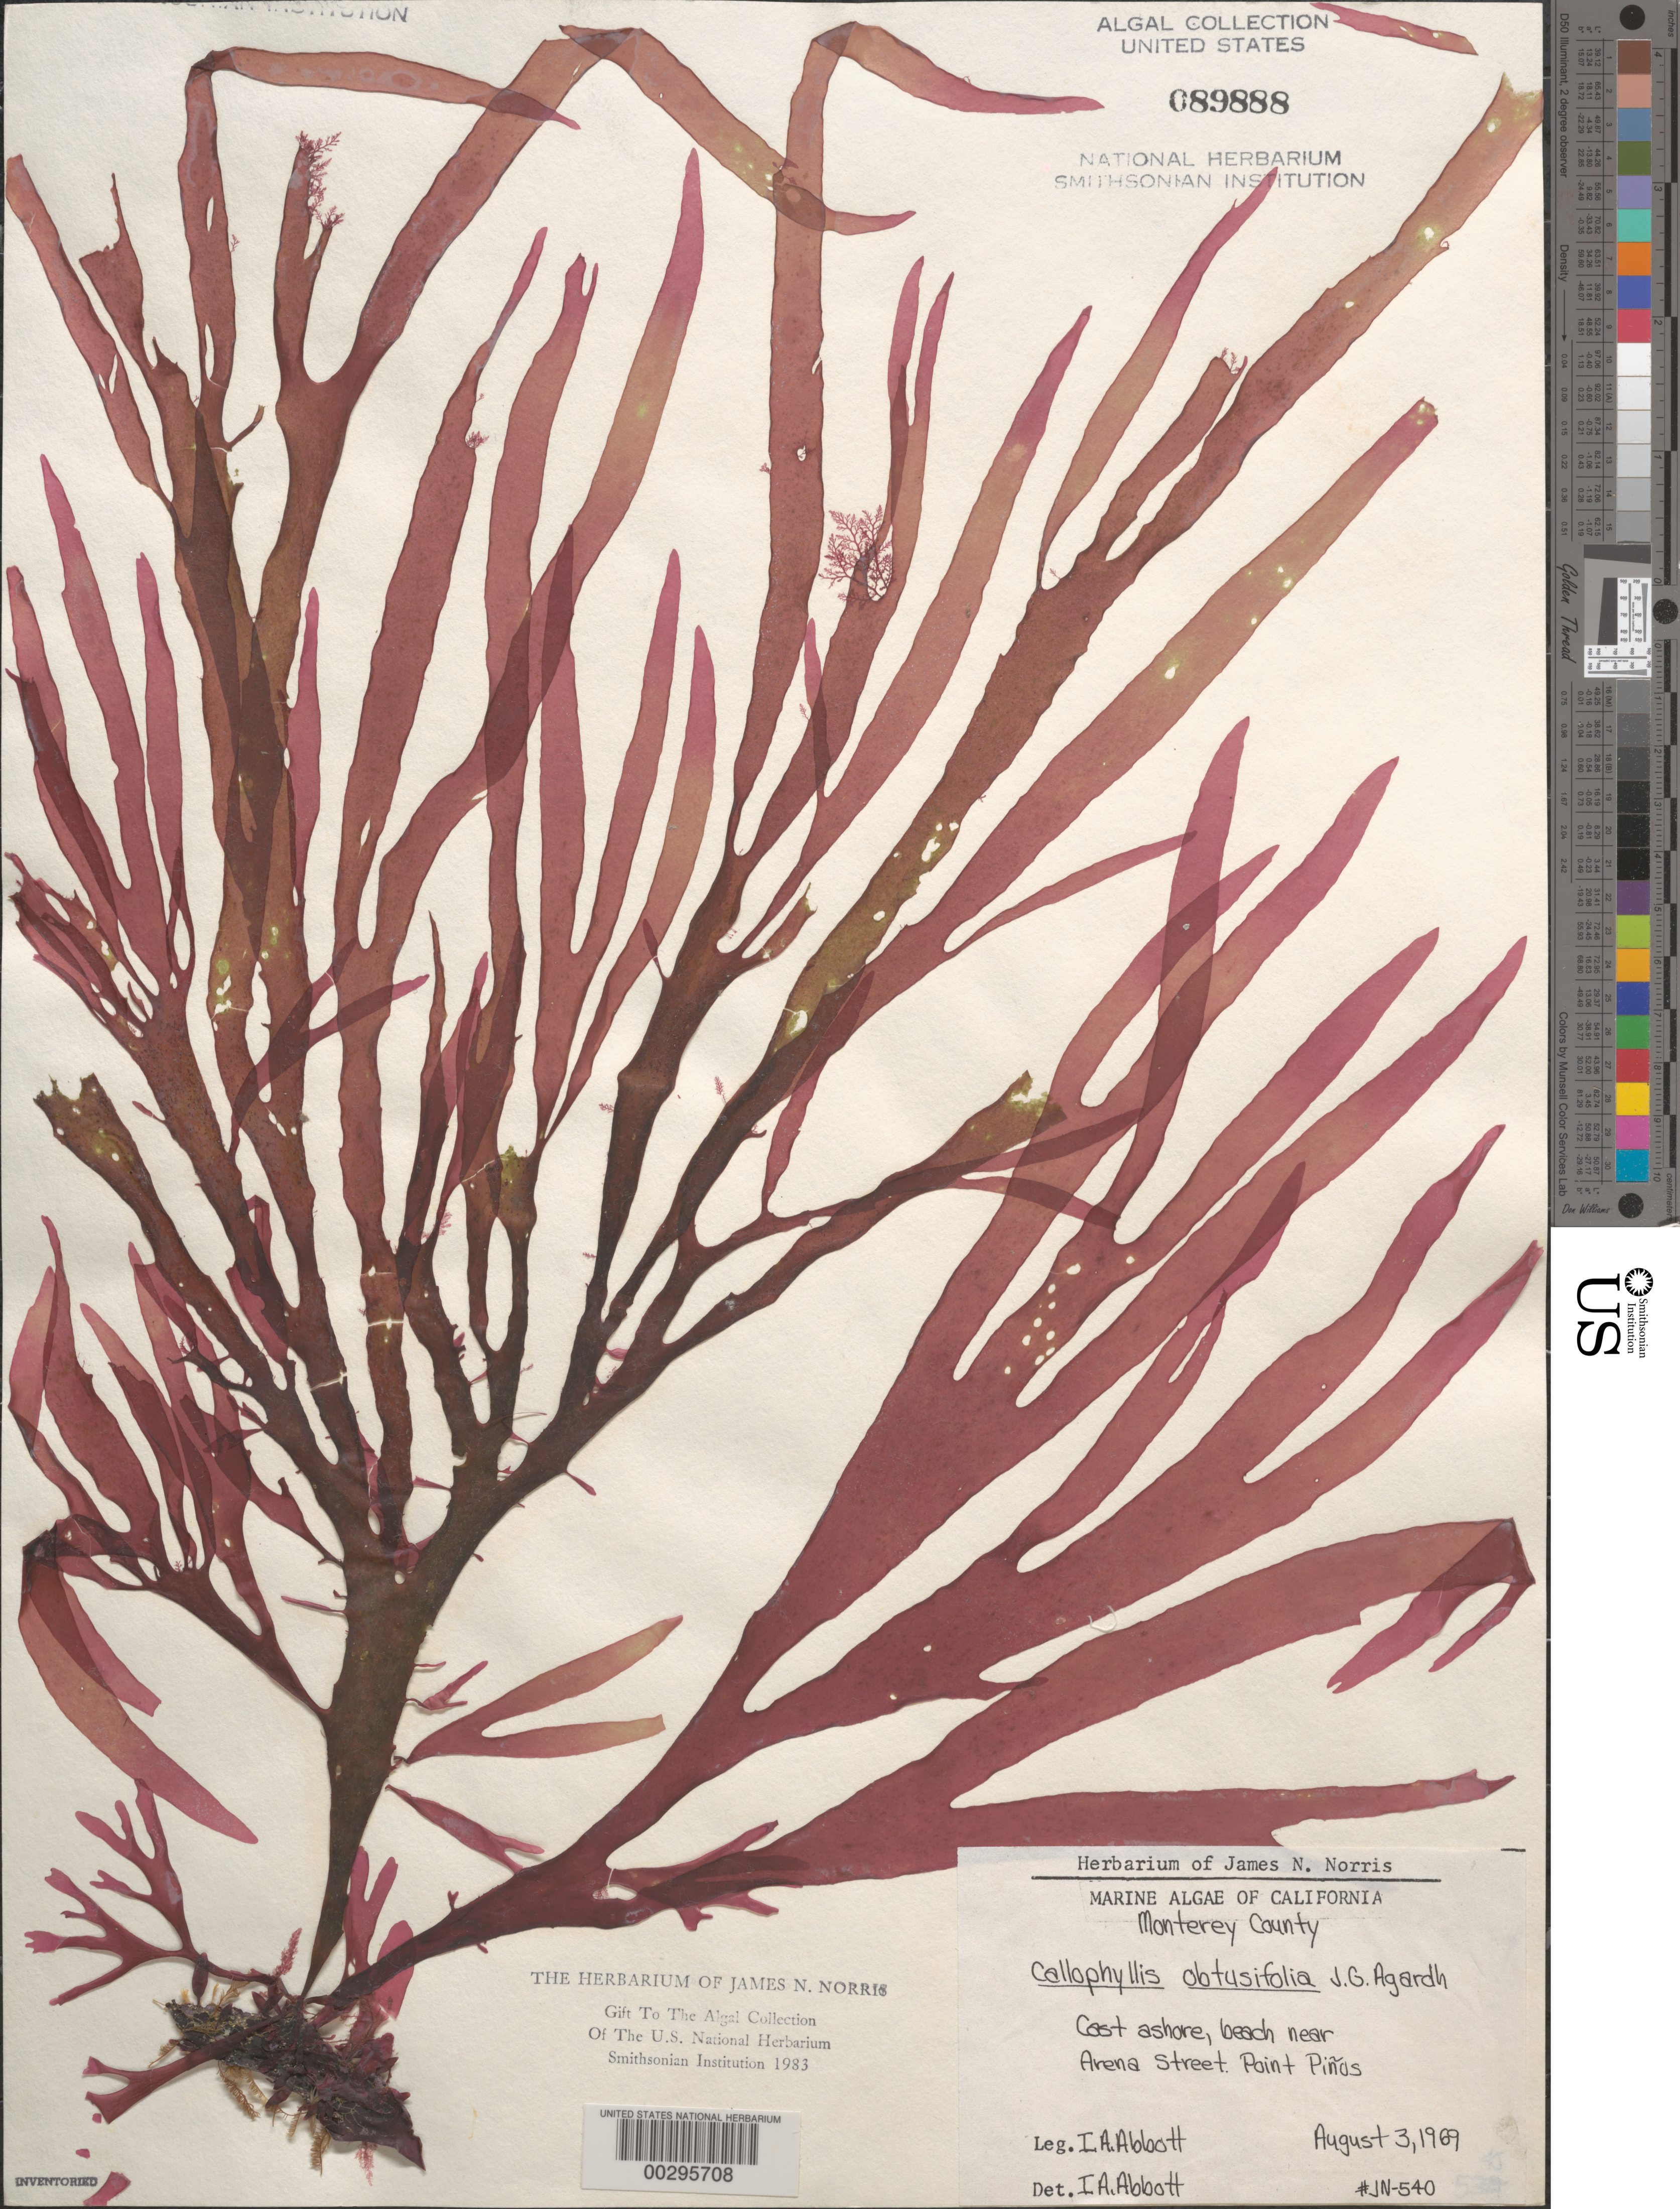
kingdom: Plantae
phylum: Rhodophyta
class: Florideophyceae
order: Gigartinales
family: Kallymeniaceae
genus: Callophyllis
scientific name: Callophyllis obtusifolia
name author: J. Agardh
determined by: Abbott, Isabella A.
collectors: I. A. Abbott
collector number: JN-540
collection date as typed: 03 Aug 1969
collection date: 1969-08-03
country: United States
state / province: California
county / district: Monterey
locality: Point Pinos, near Arena Street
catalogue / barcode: US 89888